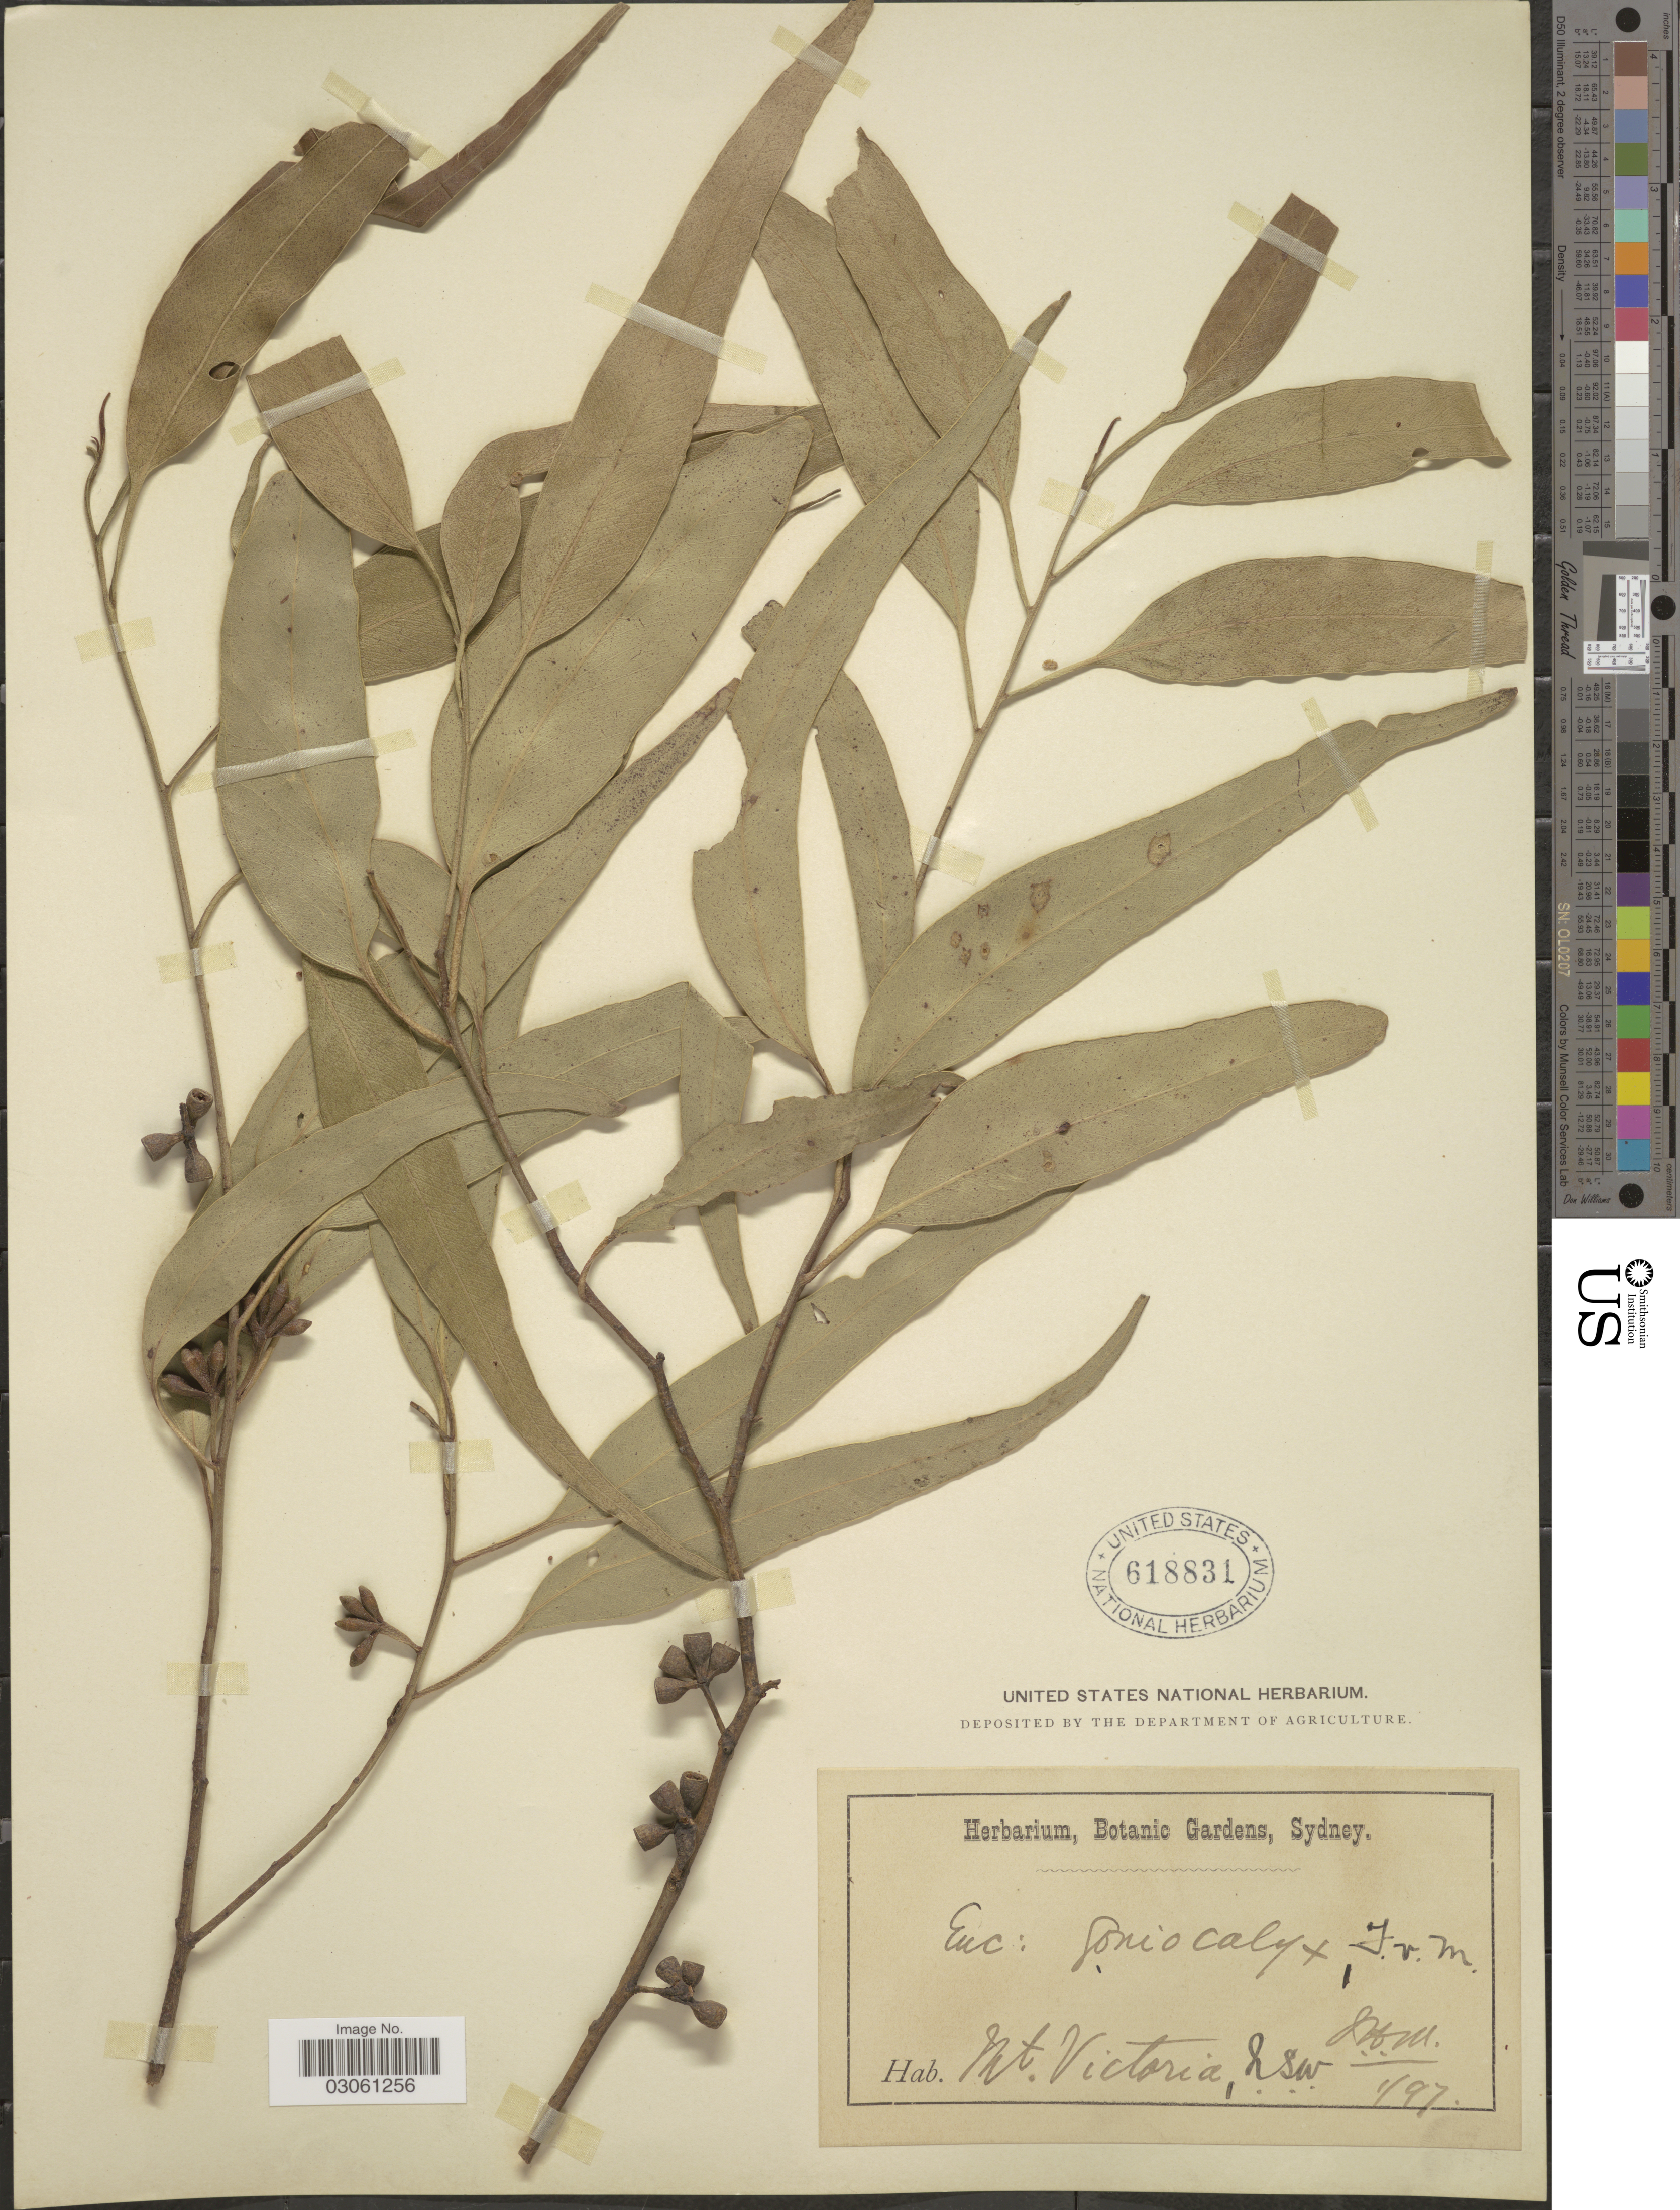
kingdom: Plantae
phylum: Tracheophyta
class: Magnoliopsida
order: Myrtales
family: Myrtaceae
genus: Eucalyptus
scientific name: Eucalyptus goniocalyx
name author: F. Muell. ex Miq.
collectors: J. H. M.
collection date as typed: Transcribed d/m/y: /1/97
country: Australia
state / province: New South Wales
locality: Mt. Victoria, N.S.W.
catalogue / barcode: US 618831